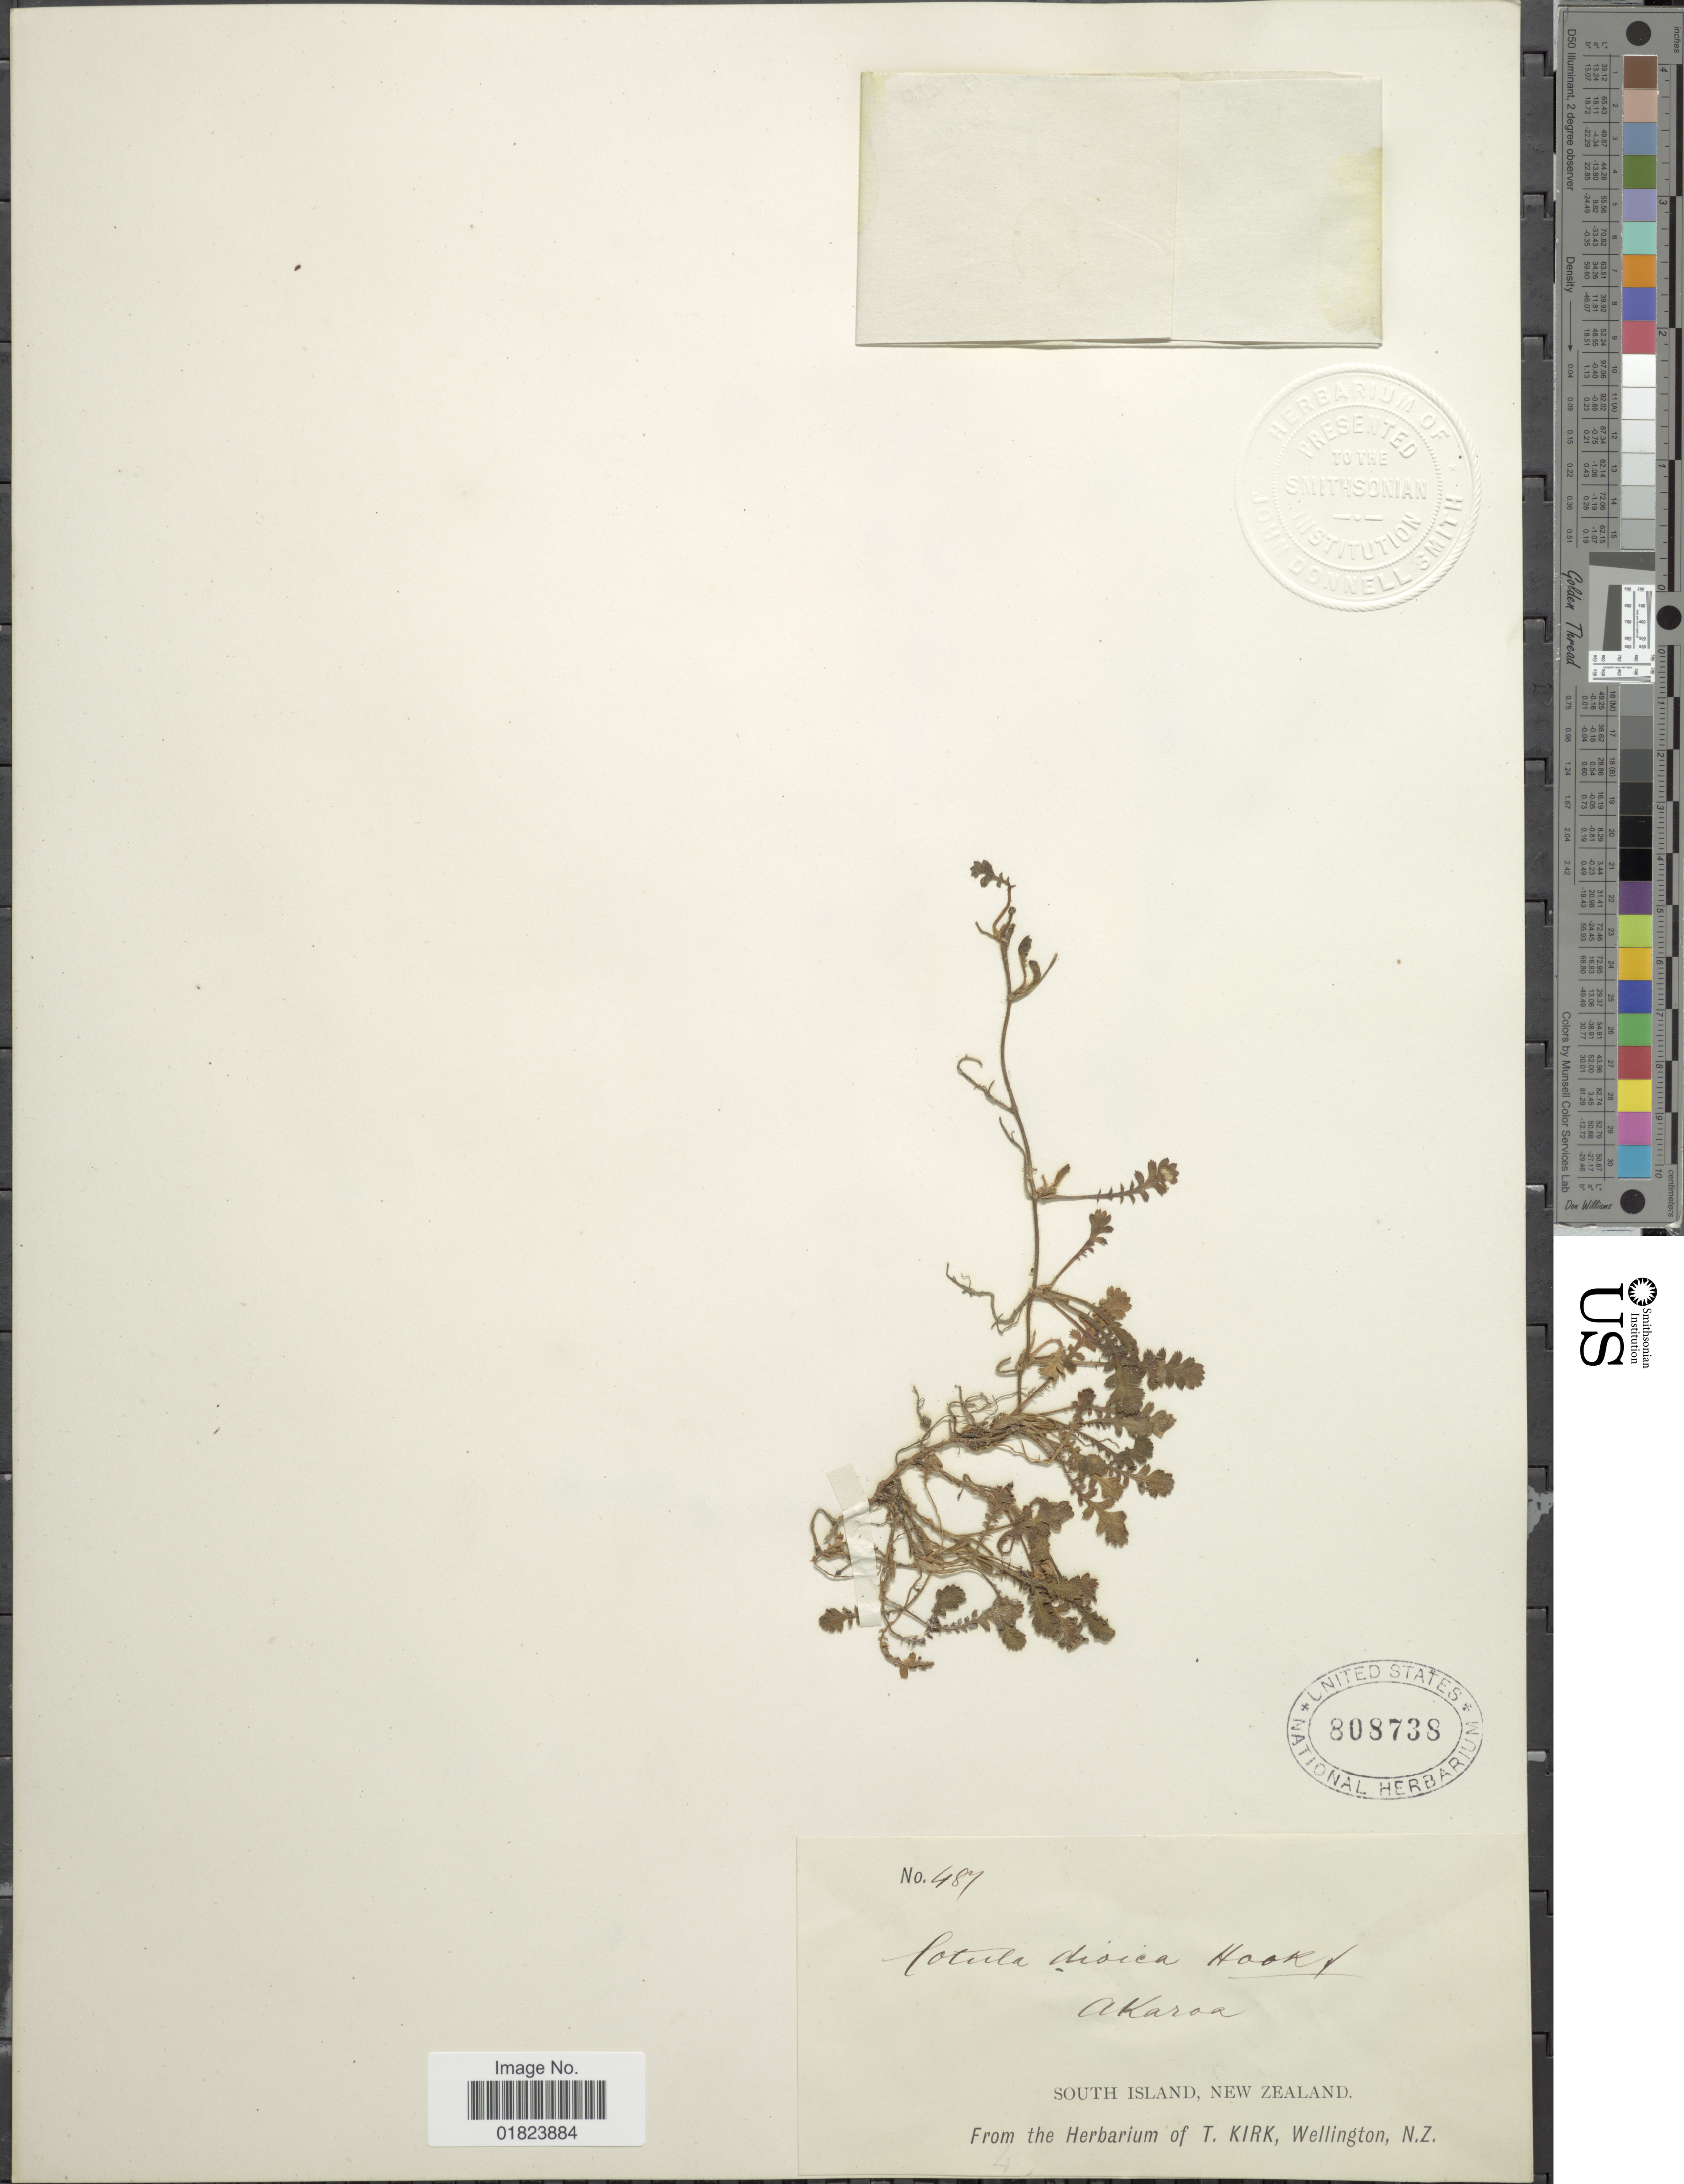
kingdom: Plantae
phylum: Tracheophyta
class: Magnoliopsida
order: Asterales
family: Asteraceae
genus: Cotula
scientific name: Cotula diocia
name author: Hook. f.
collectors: ex Herb. T. Kirk, Wellington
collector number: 487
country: New Zealand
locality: Akaroa, South Island.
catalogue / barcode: US 808738